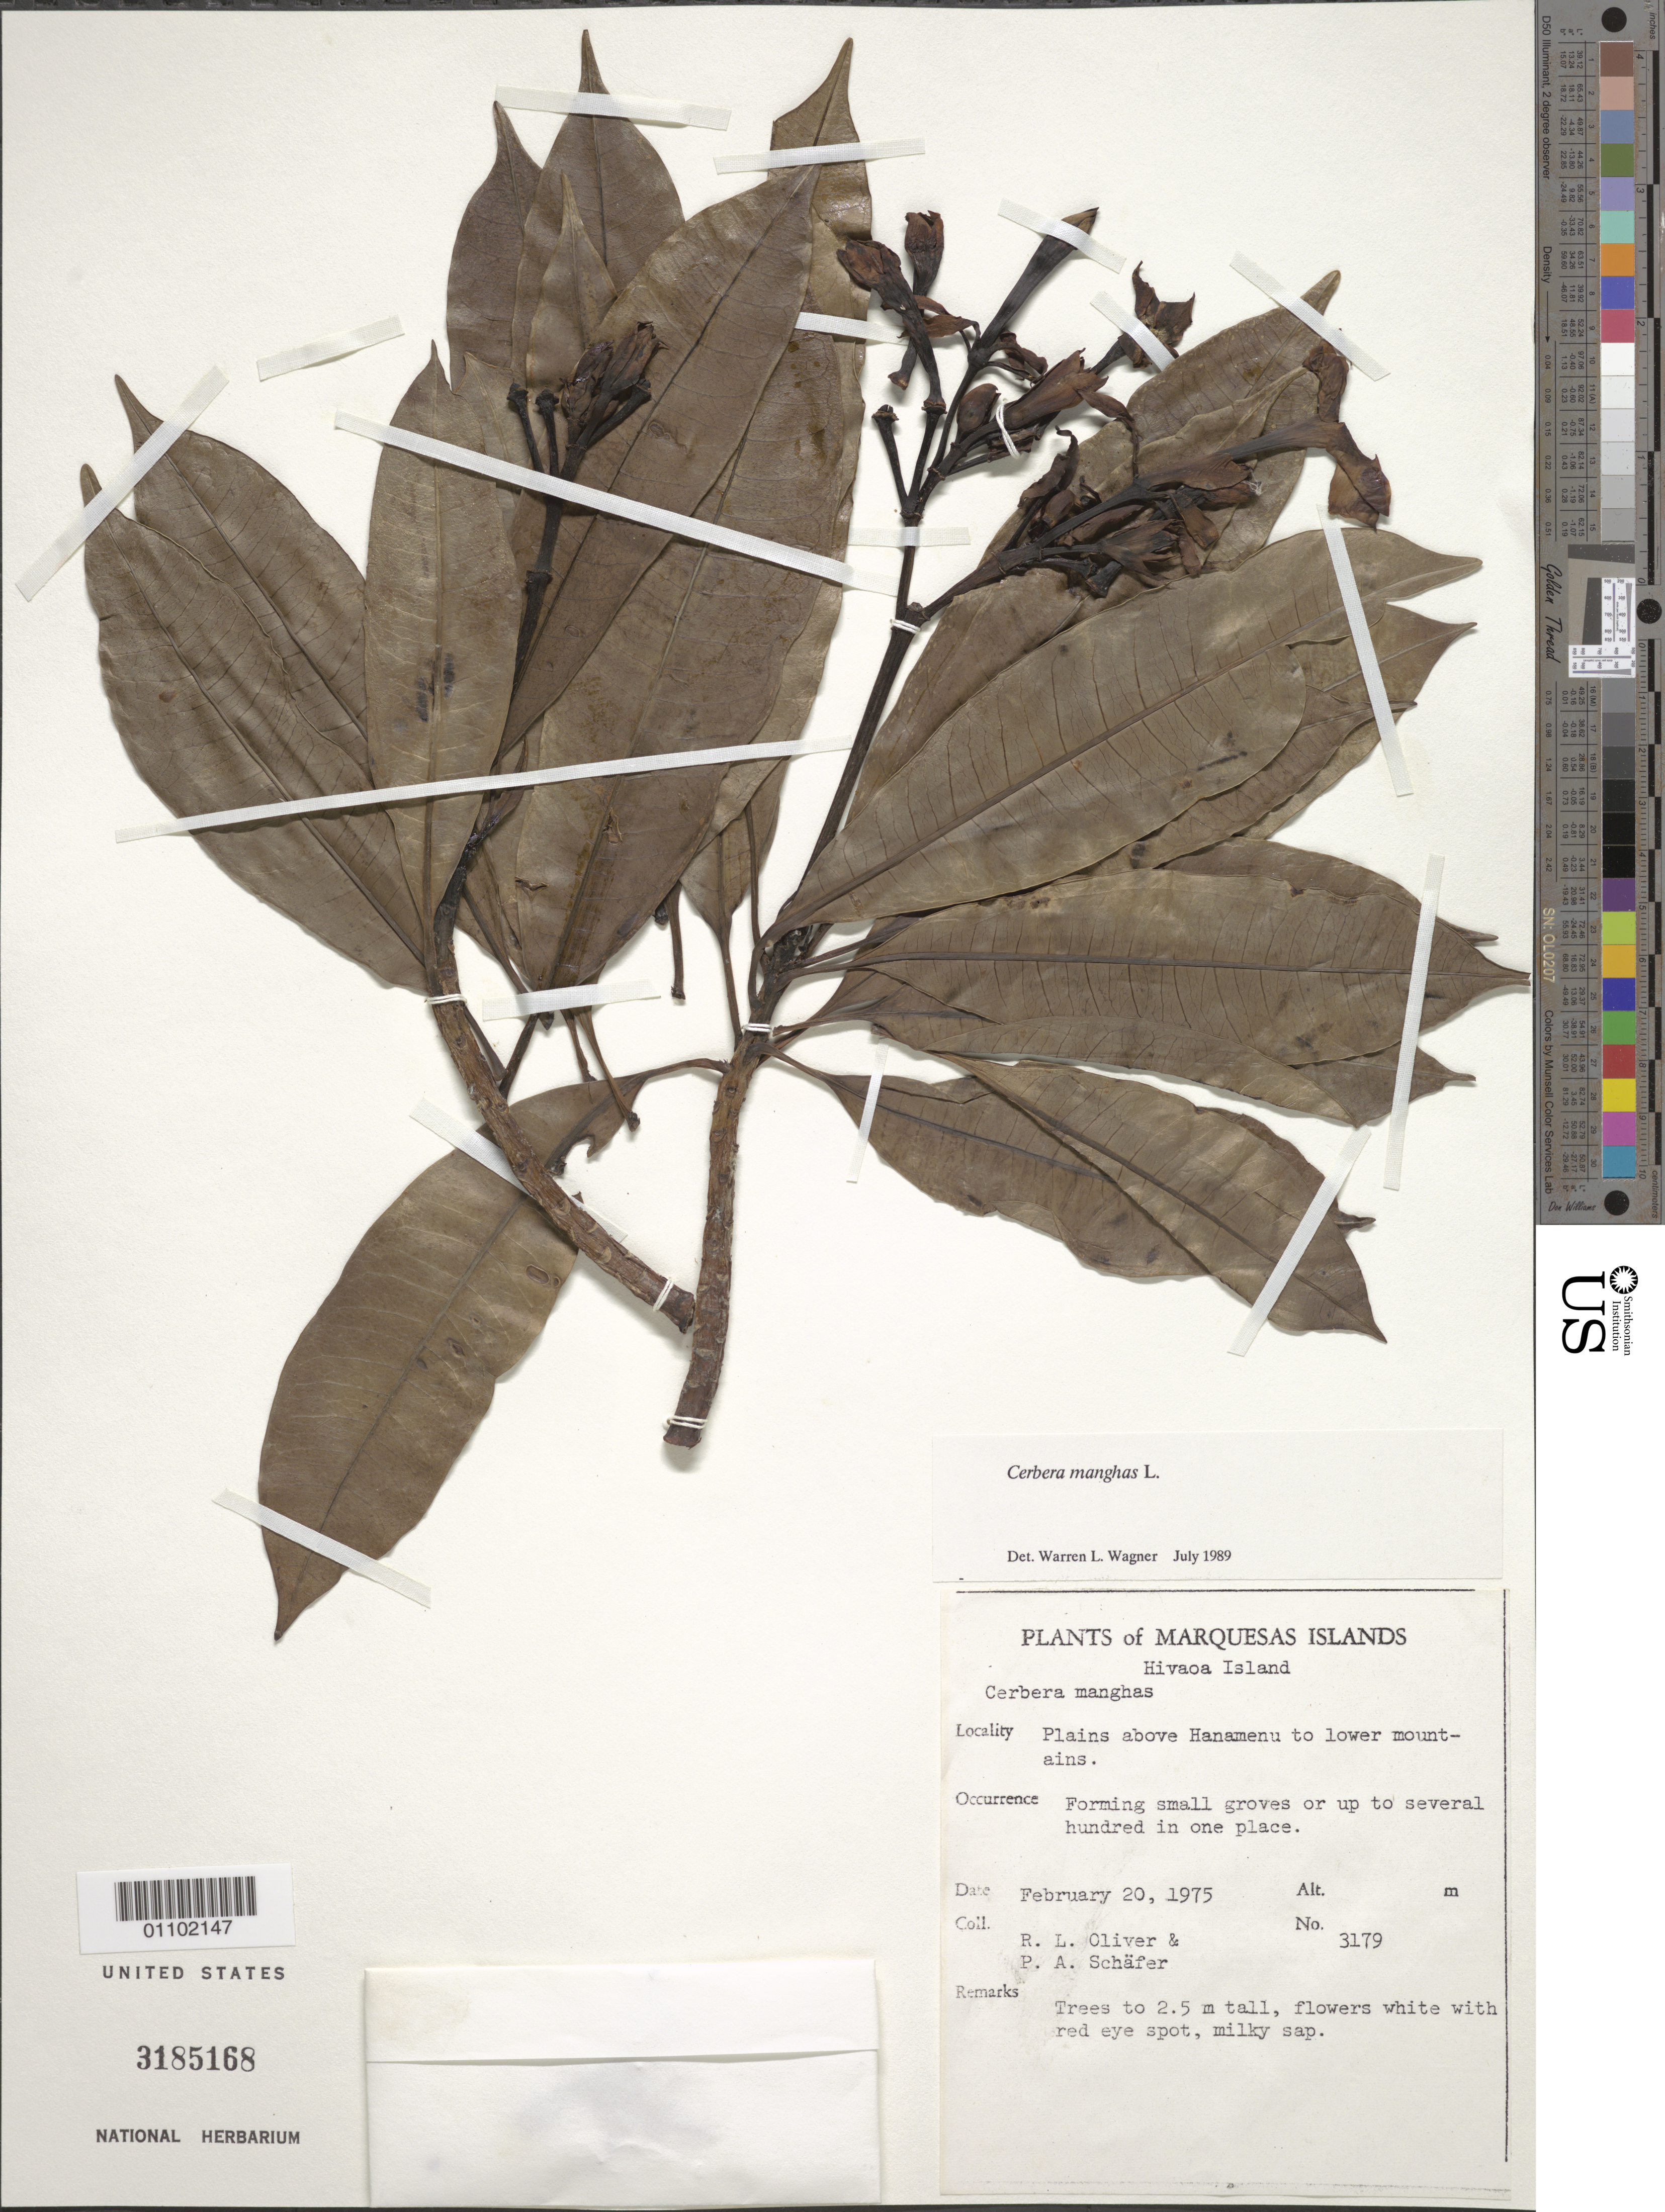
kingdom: Plantae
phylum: Tracheophyta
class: Magnoliopsida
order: Gentianales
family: Apocynaceae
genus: Cerbera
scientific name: Cerbera manghas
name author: L.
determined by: Wagner, W. L., (BOT), Smithsonian Institution - National Museum of Natural History (UNITED STATES)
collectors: R. L. Oliver & P. A. Schäfer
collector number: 3179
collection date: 1975-02-20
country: French Polynesia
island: Hiva Oa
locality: plains above Hanamenu to lower mountains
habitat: Forming small groves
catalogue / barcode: US 3185168